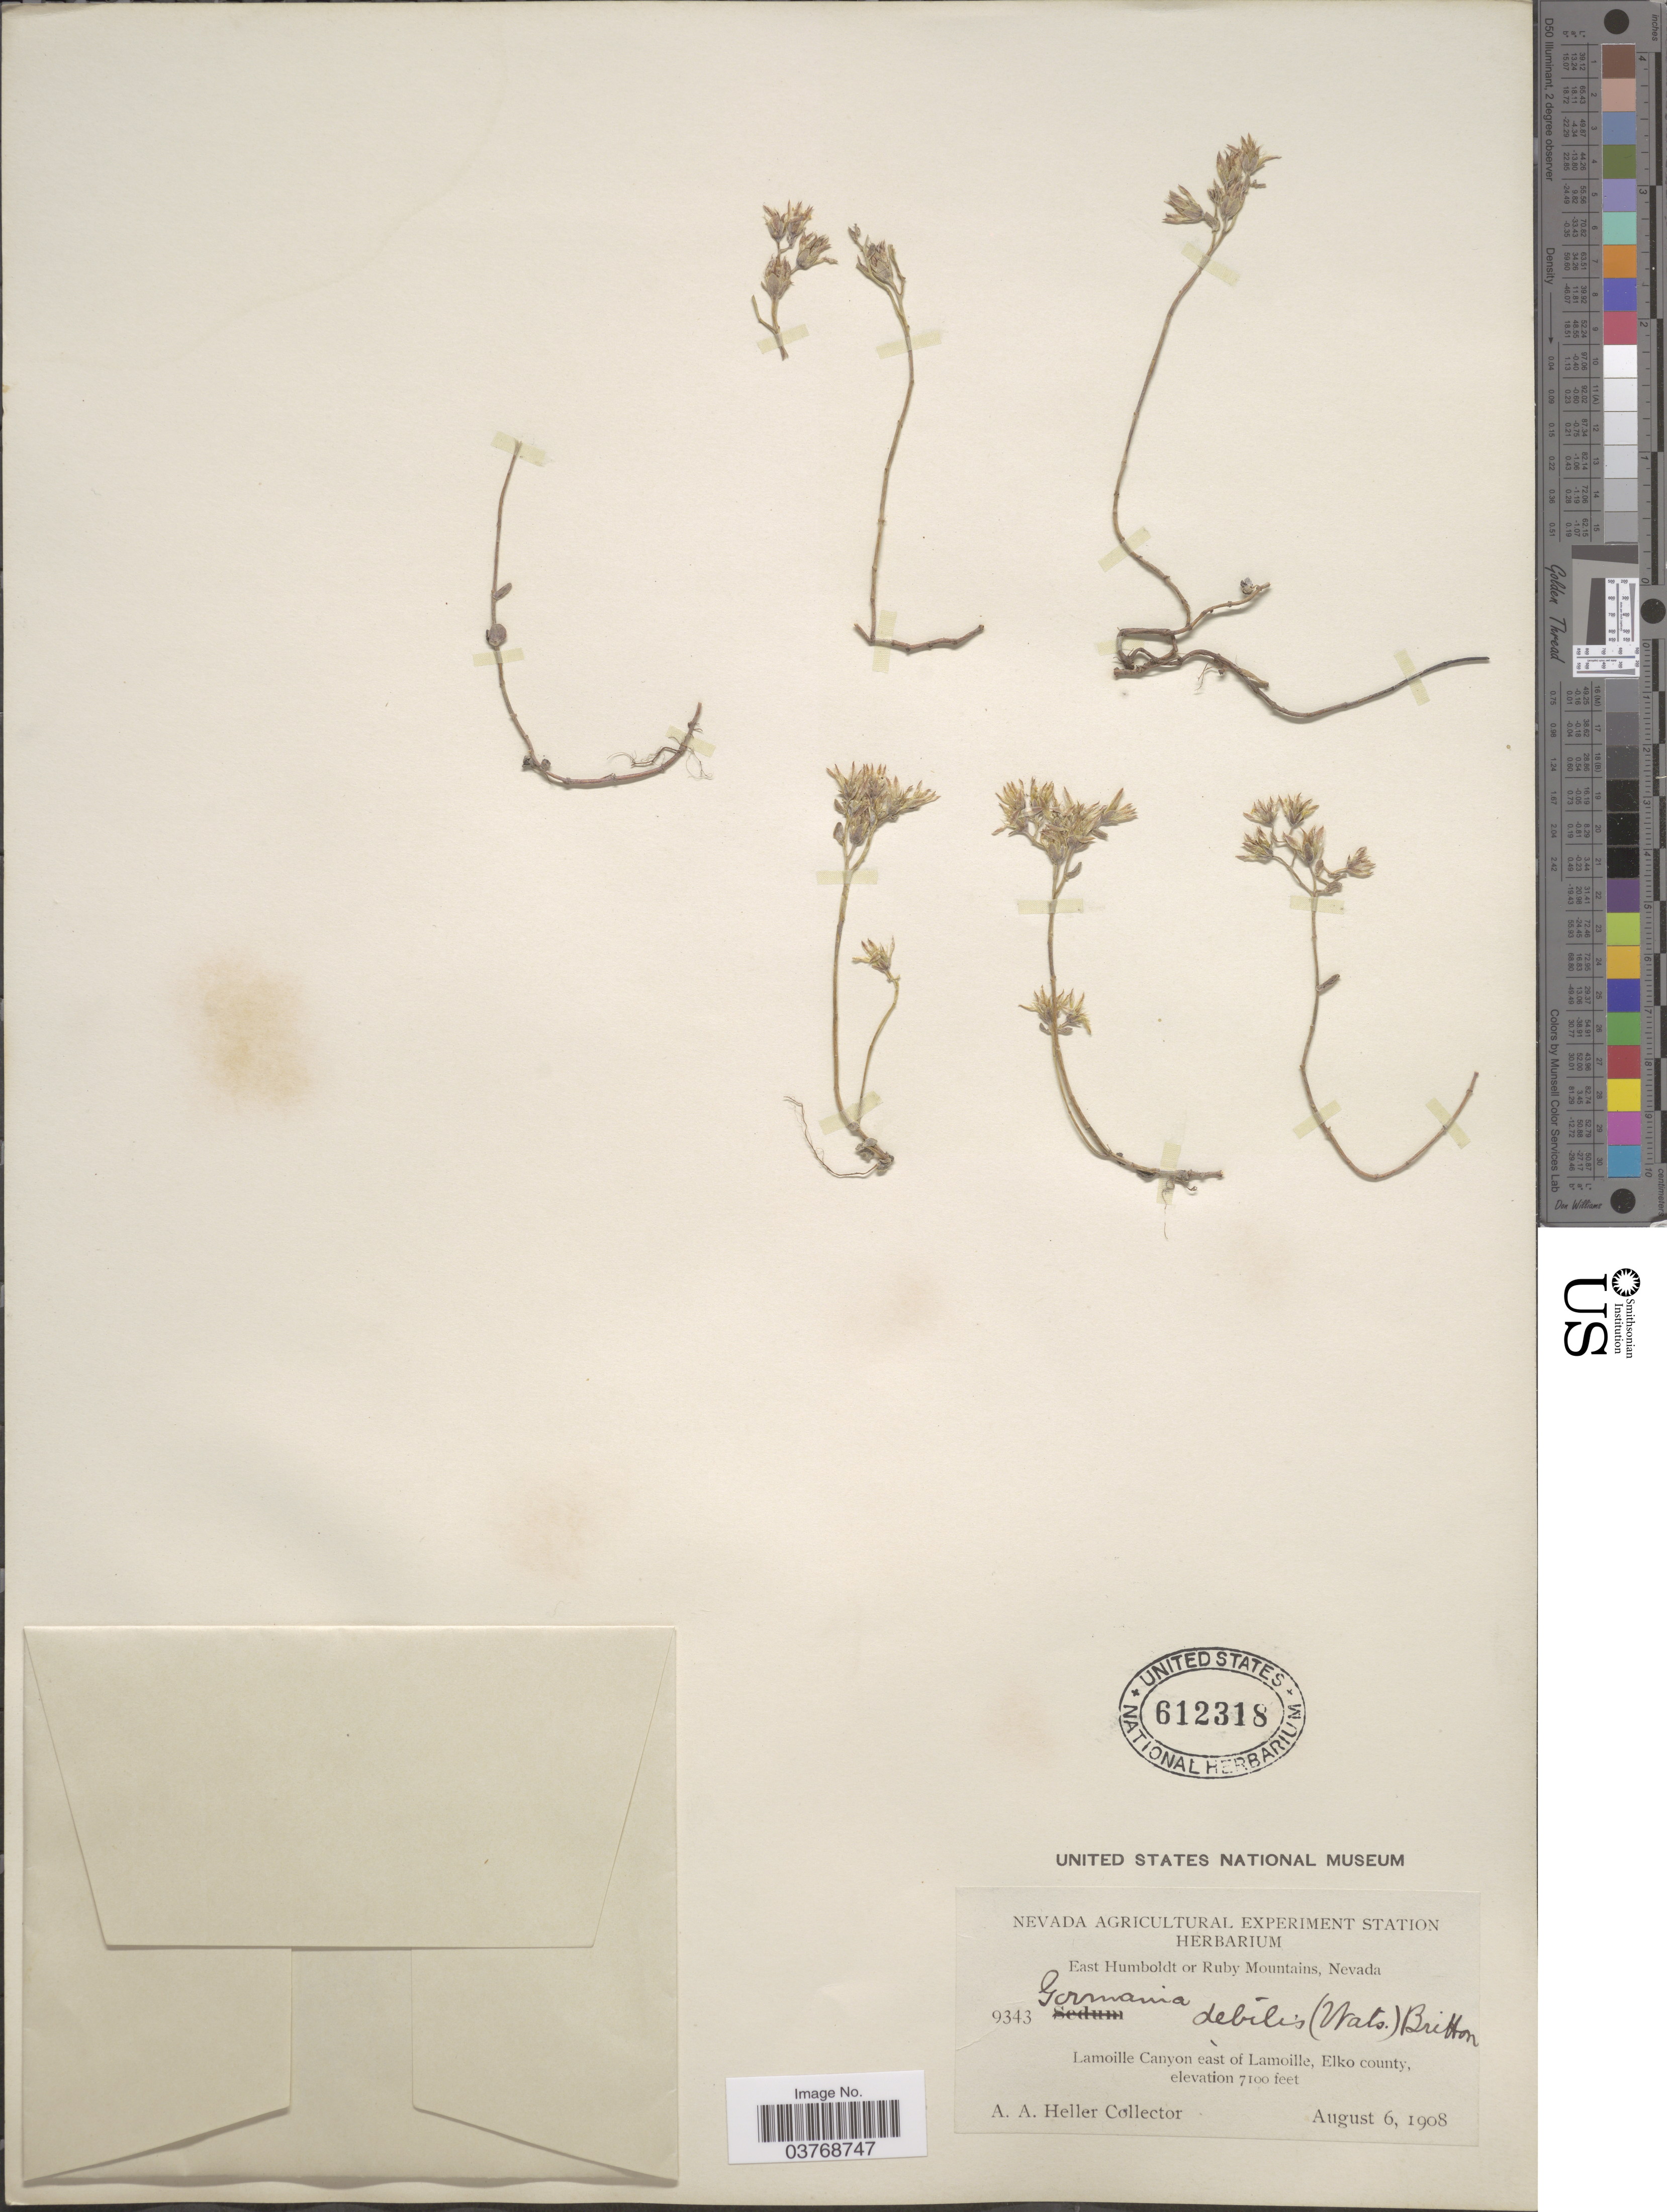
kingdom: Plantae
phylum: Tracheophyta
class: Magnoliopsida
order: Saxifragales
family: Crassulaceae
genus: Sedum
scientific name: Sedum debile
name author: S. Watson in C. King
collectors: A. A. Heller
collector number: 9343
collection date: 1908-08-06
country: United States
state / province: Nevada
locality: East Humboldt or Ruby Mountains. Lamoille Canyon east of Lamoille, Elko county.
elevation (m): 2164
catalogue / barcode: US 612318